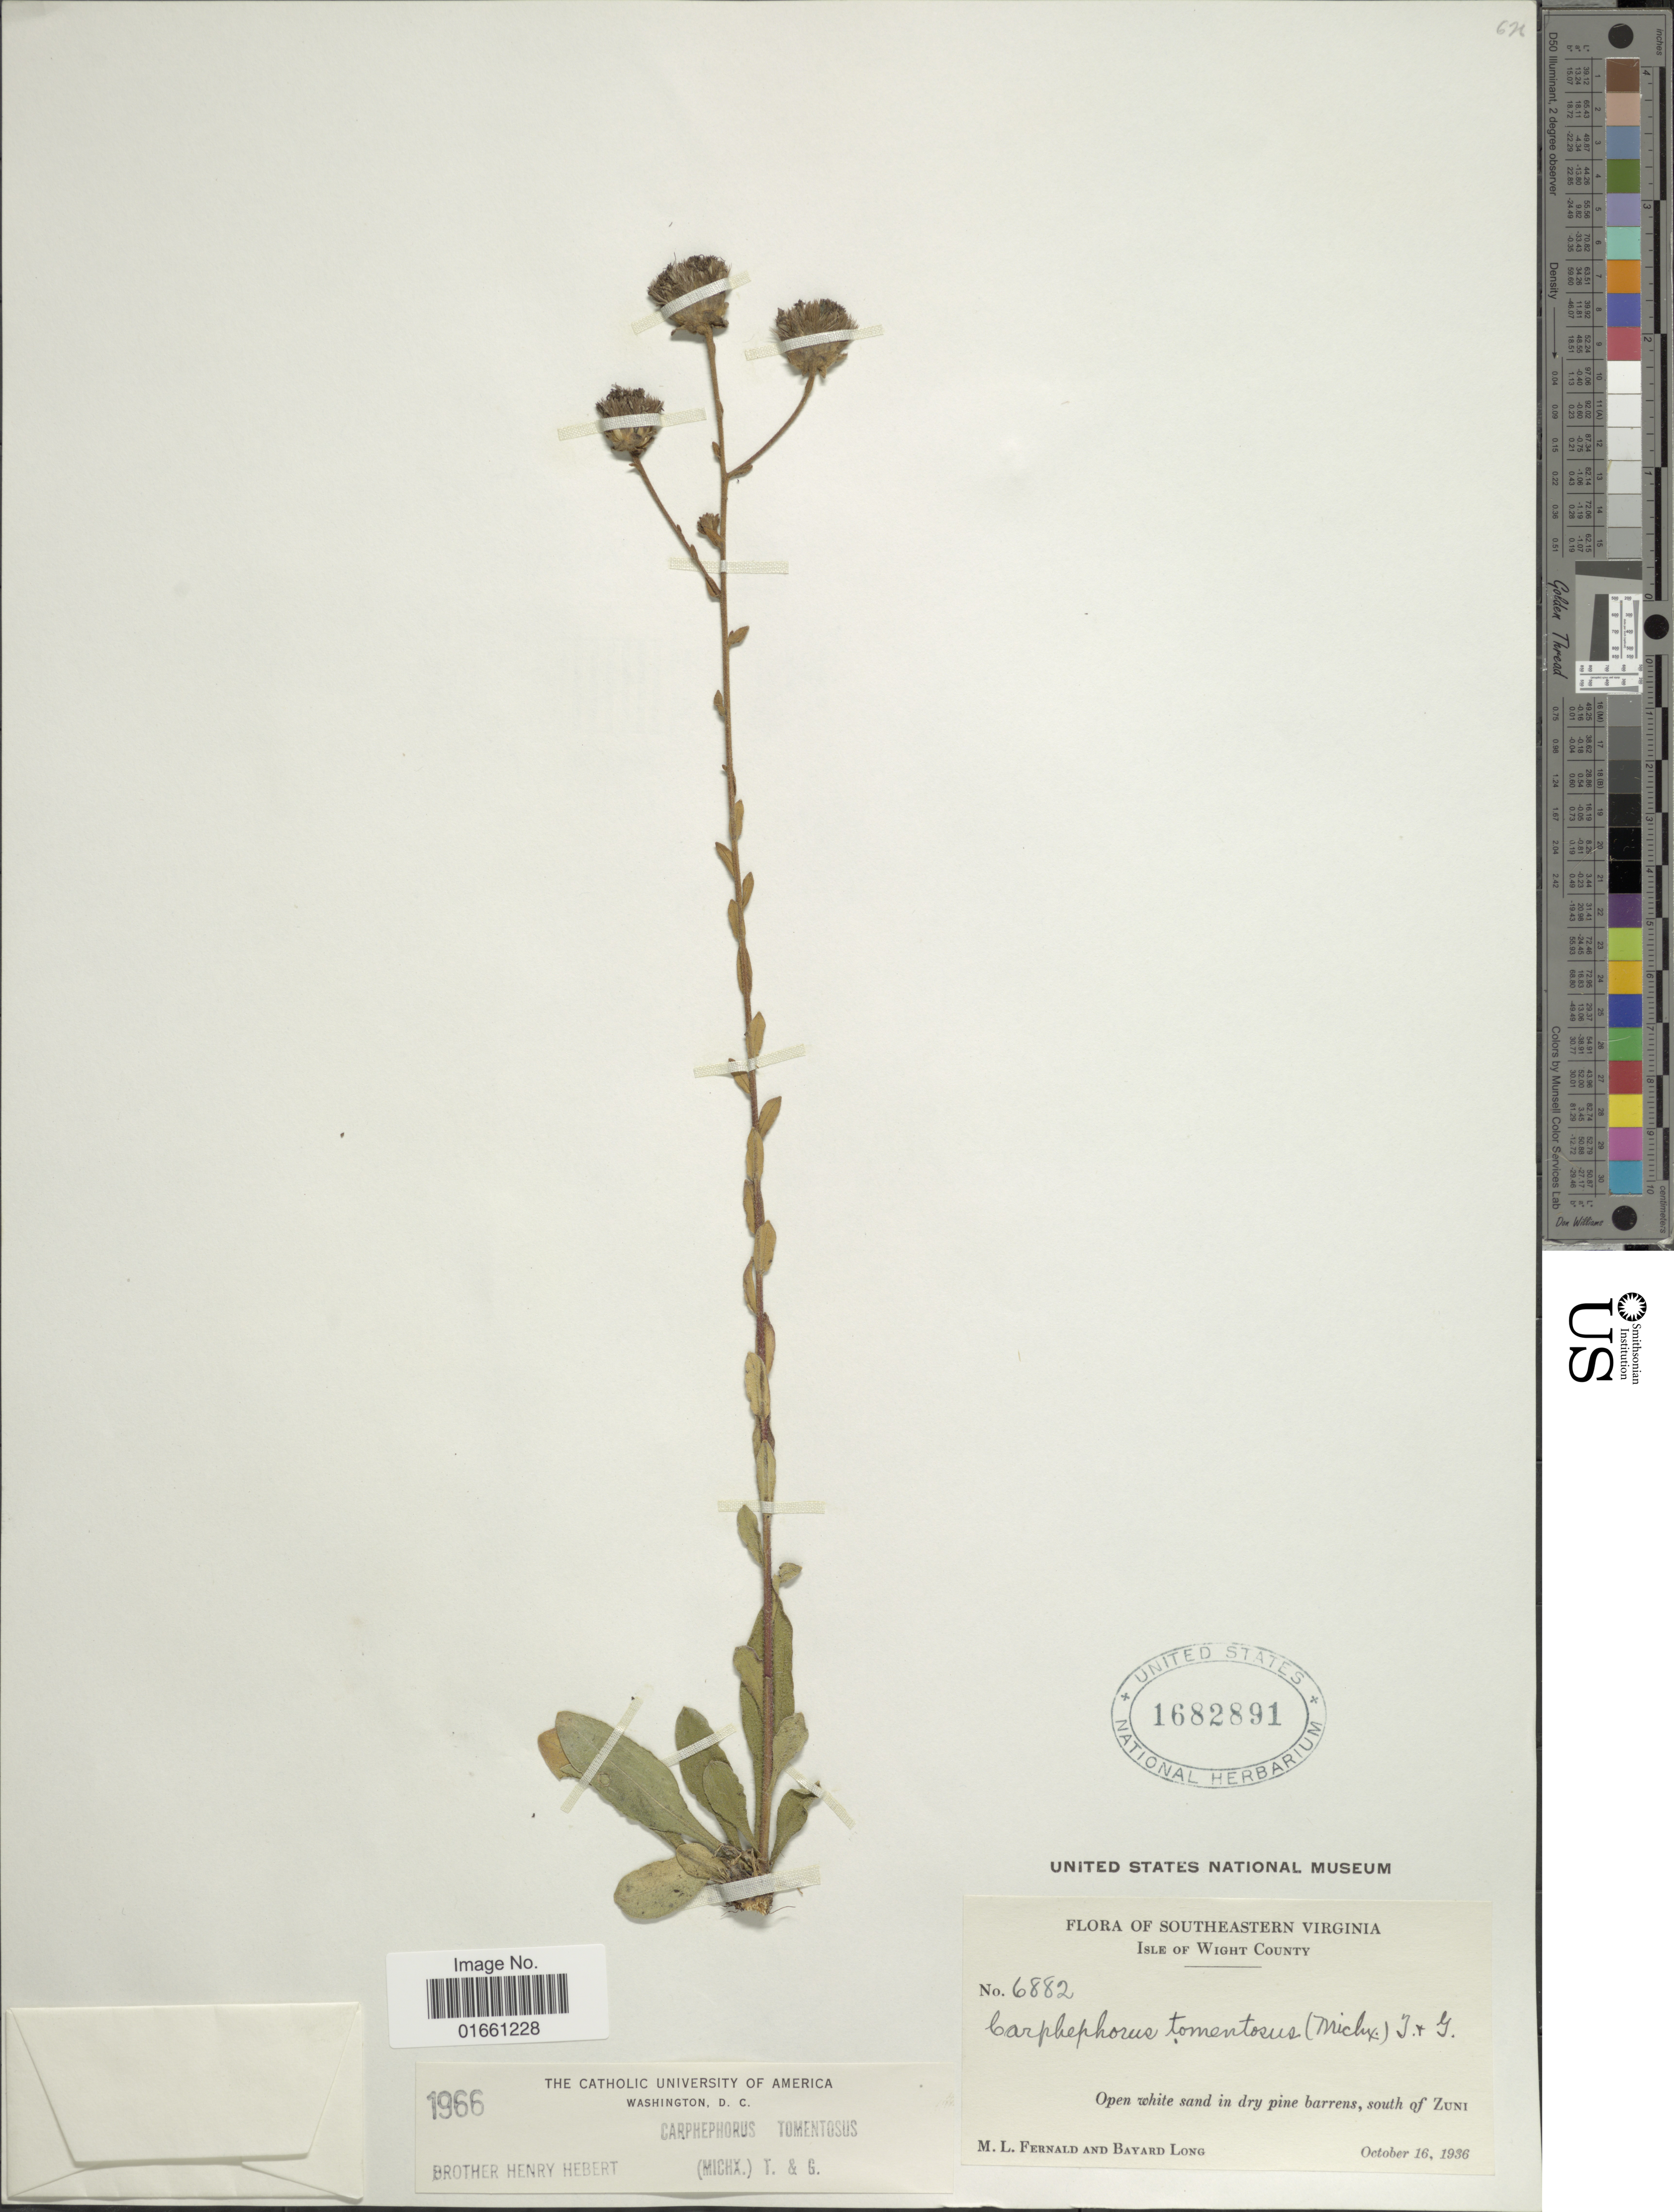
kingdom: Plantae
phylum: Tracheophyta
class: Magnoliopsida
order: Asterales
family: Asteraceae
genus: Carphephorus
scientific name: Carphephorus tomentosus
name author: (Michaux) Torr. & A. Gray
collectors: M. L. Fernald & B. Long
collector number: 6882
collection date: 1936-10-16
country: United States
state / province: Virginia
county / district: Isle of Wight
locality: Southeastern Virginia, Isle of Wight County. south of Zuni.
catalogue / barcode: US 1682891